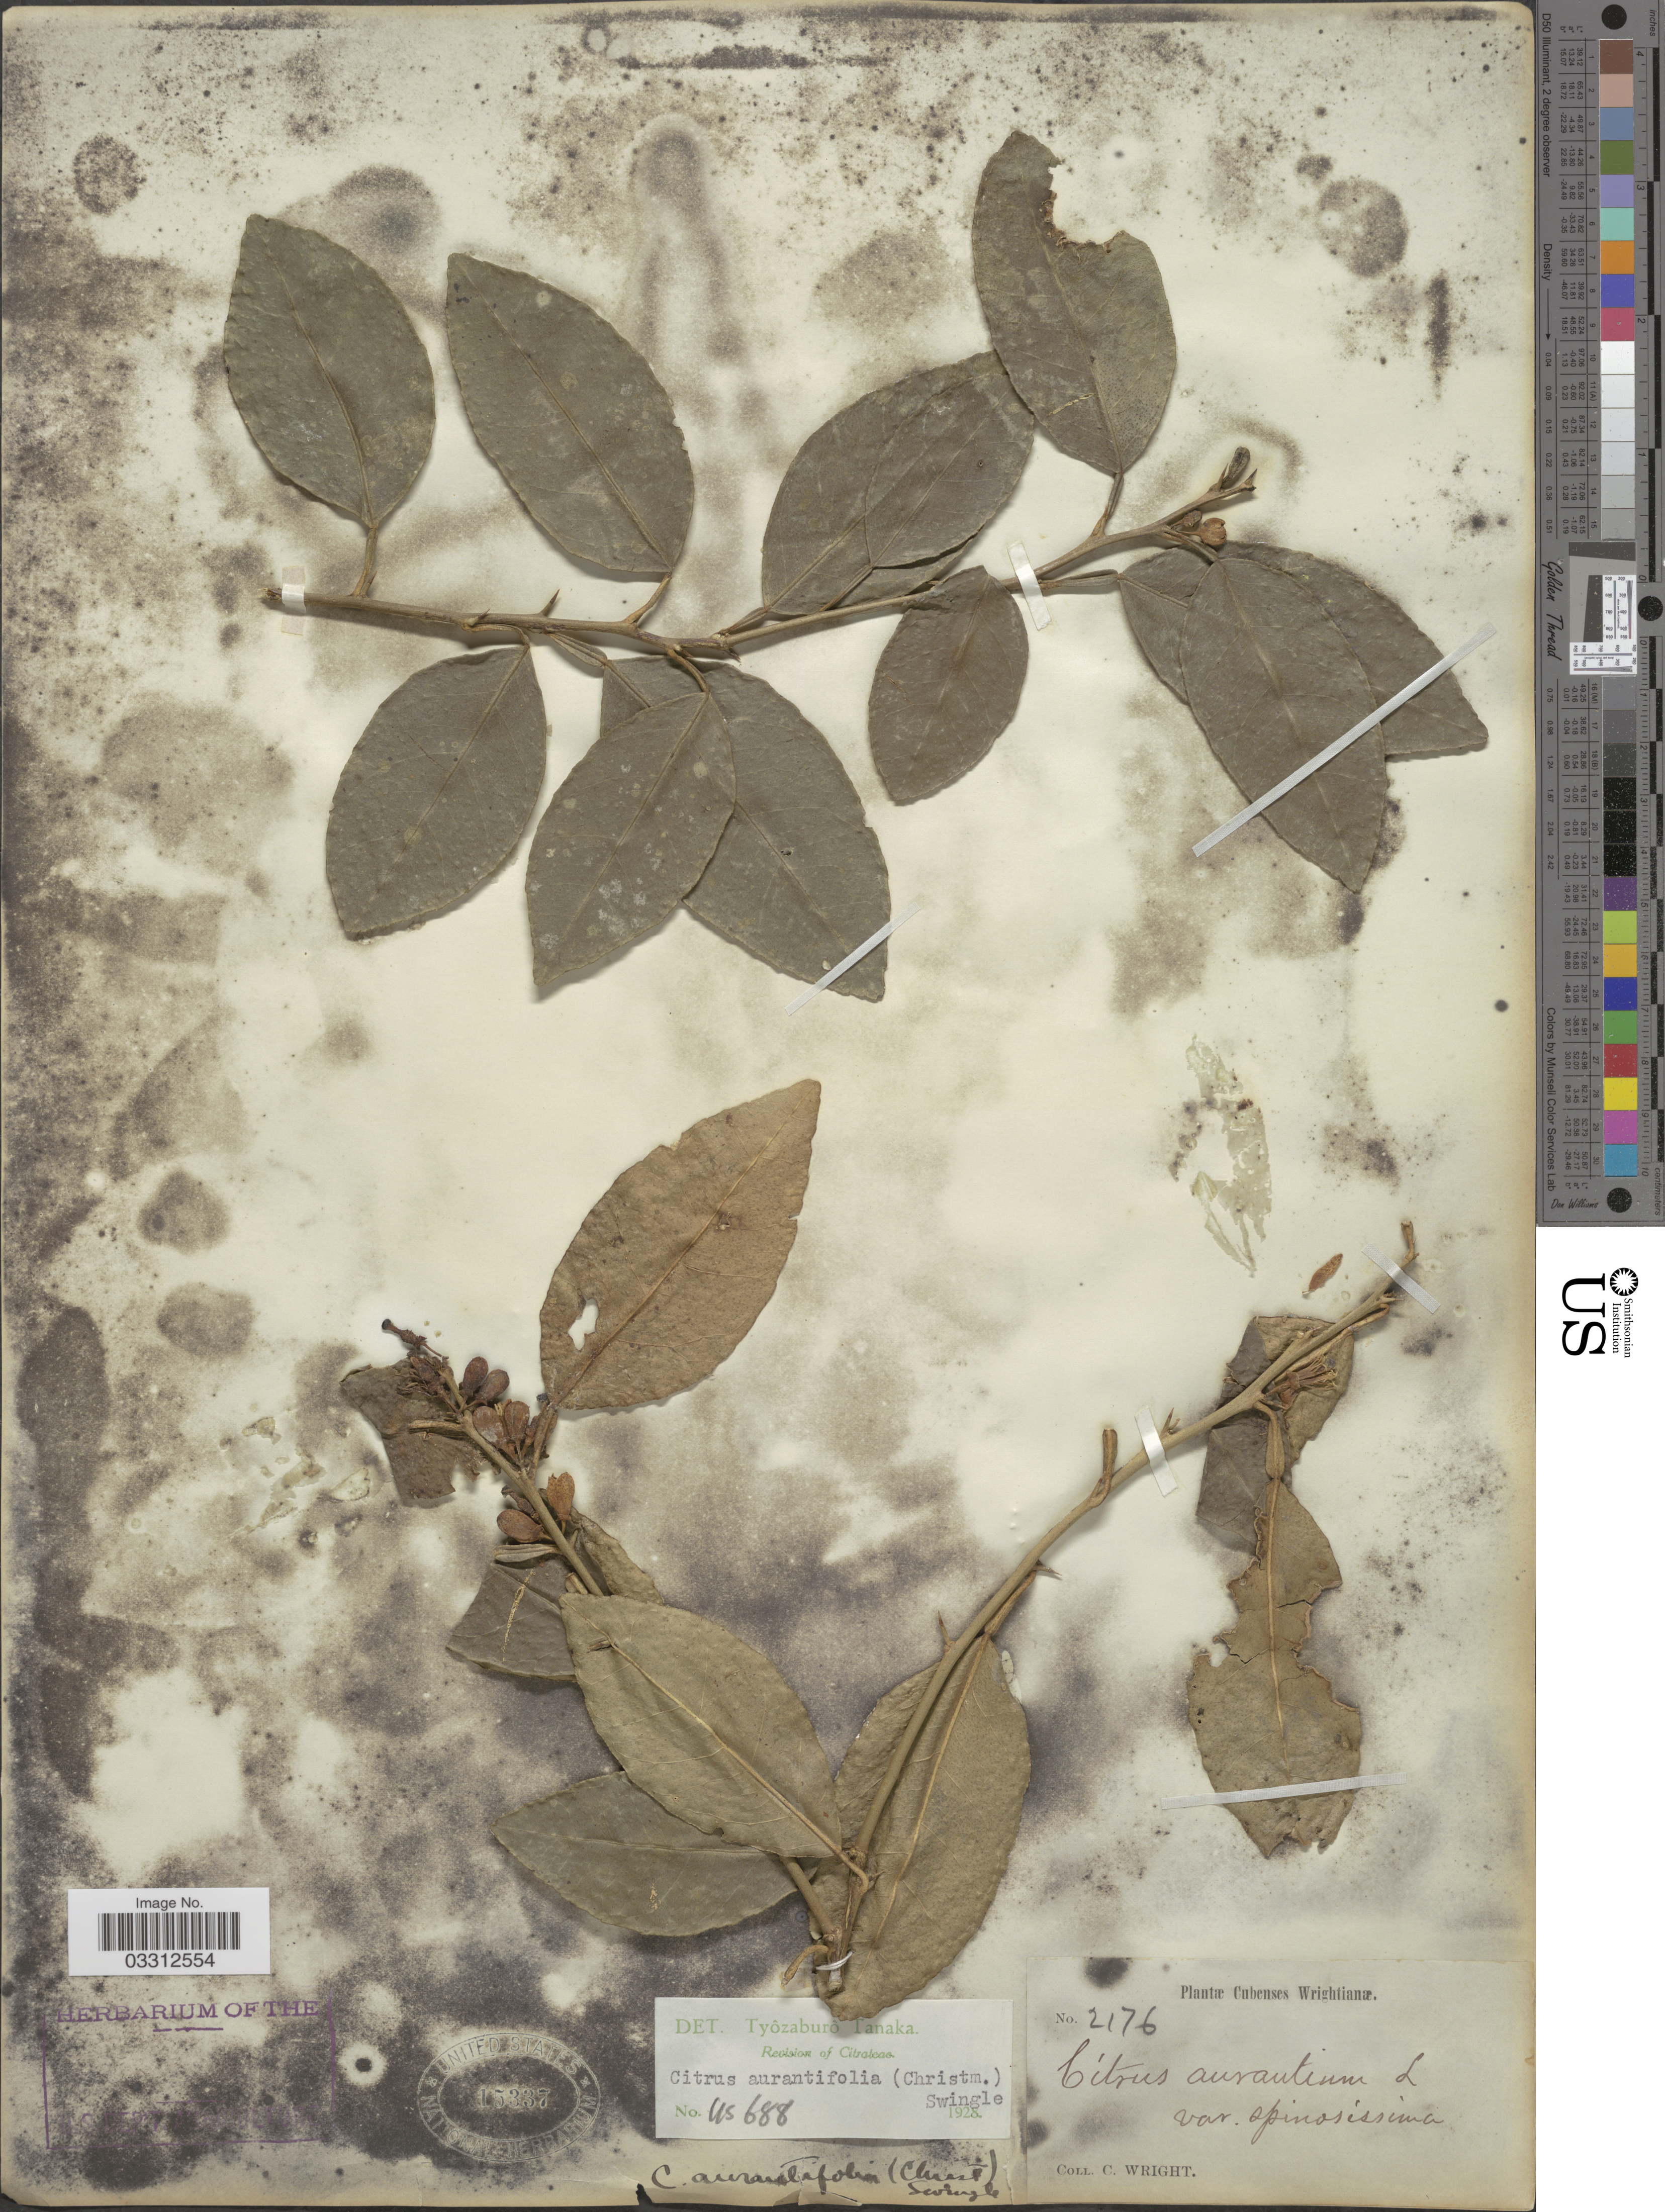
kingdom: Plantae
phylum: Tracheophyta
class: Magnoliopsida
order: Sapindales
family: Rutaceae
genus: Citrus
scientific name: Citrus x aurantifolia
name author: (Christm.) Swingle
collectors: C. Wright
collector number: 2176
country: Cuba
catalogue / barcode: US 15337